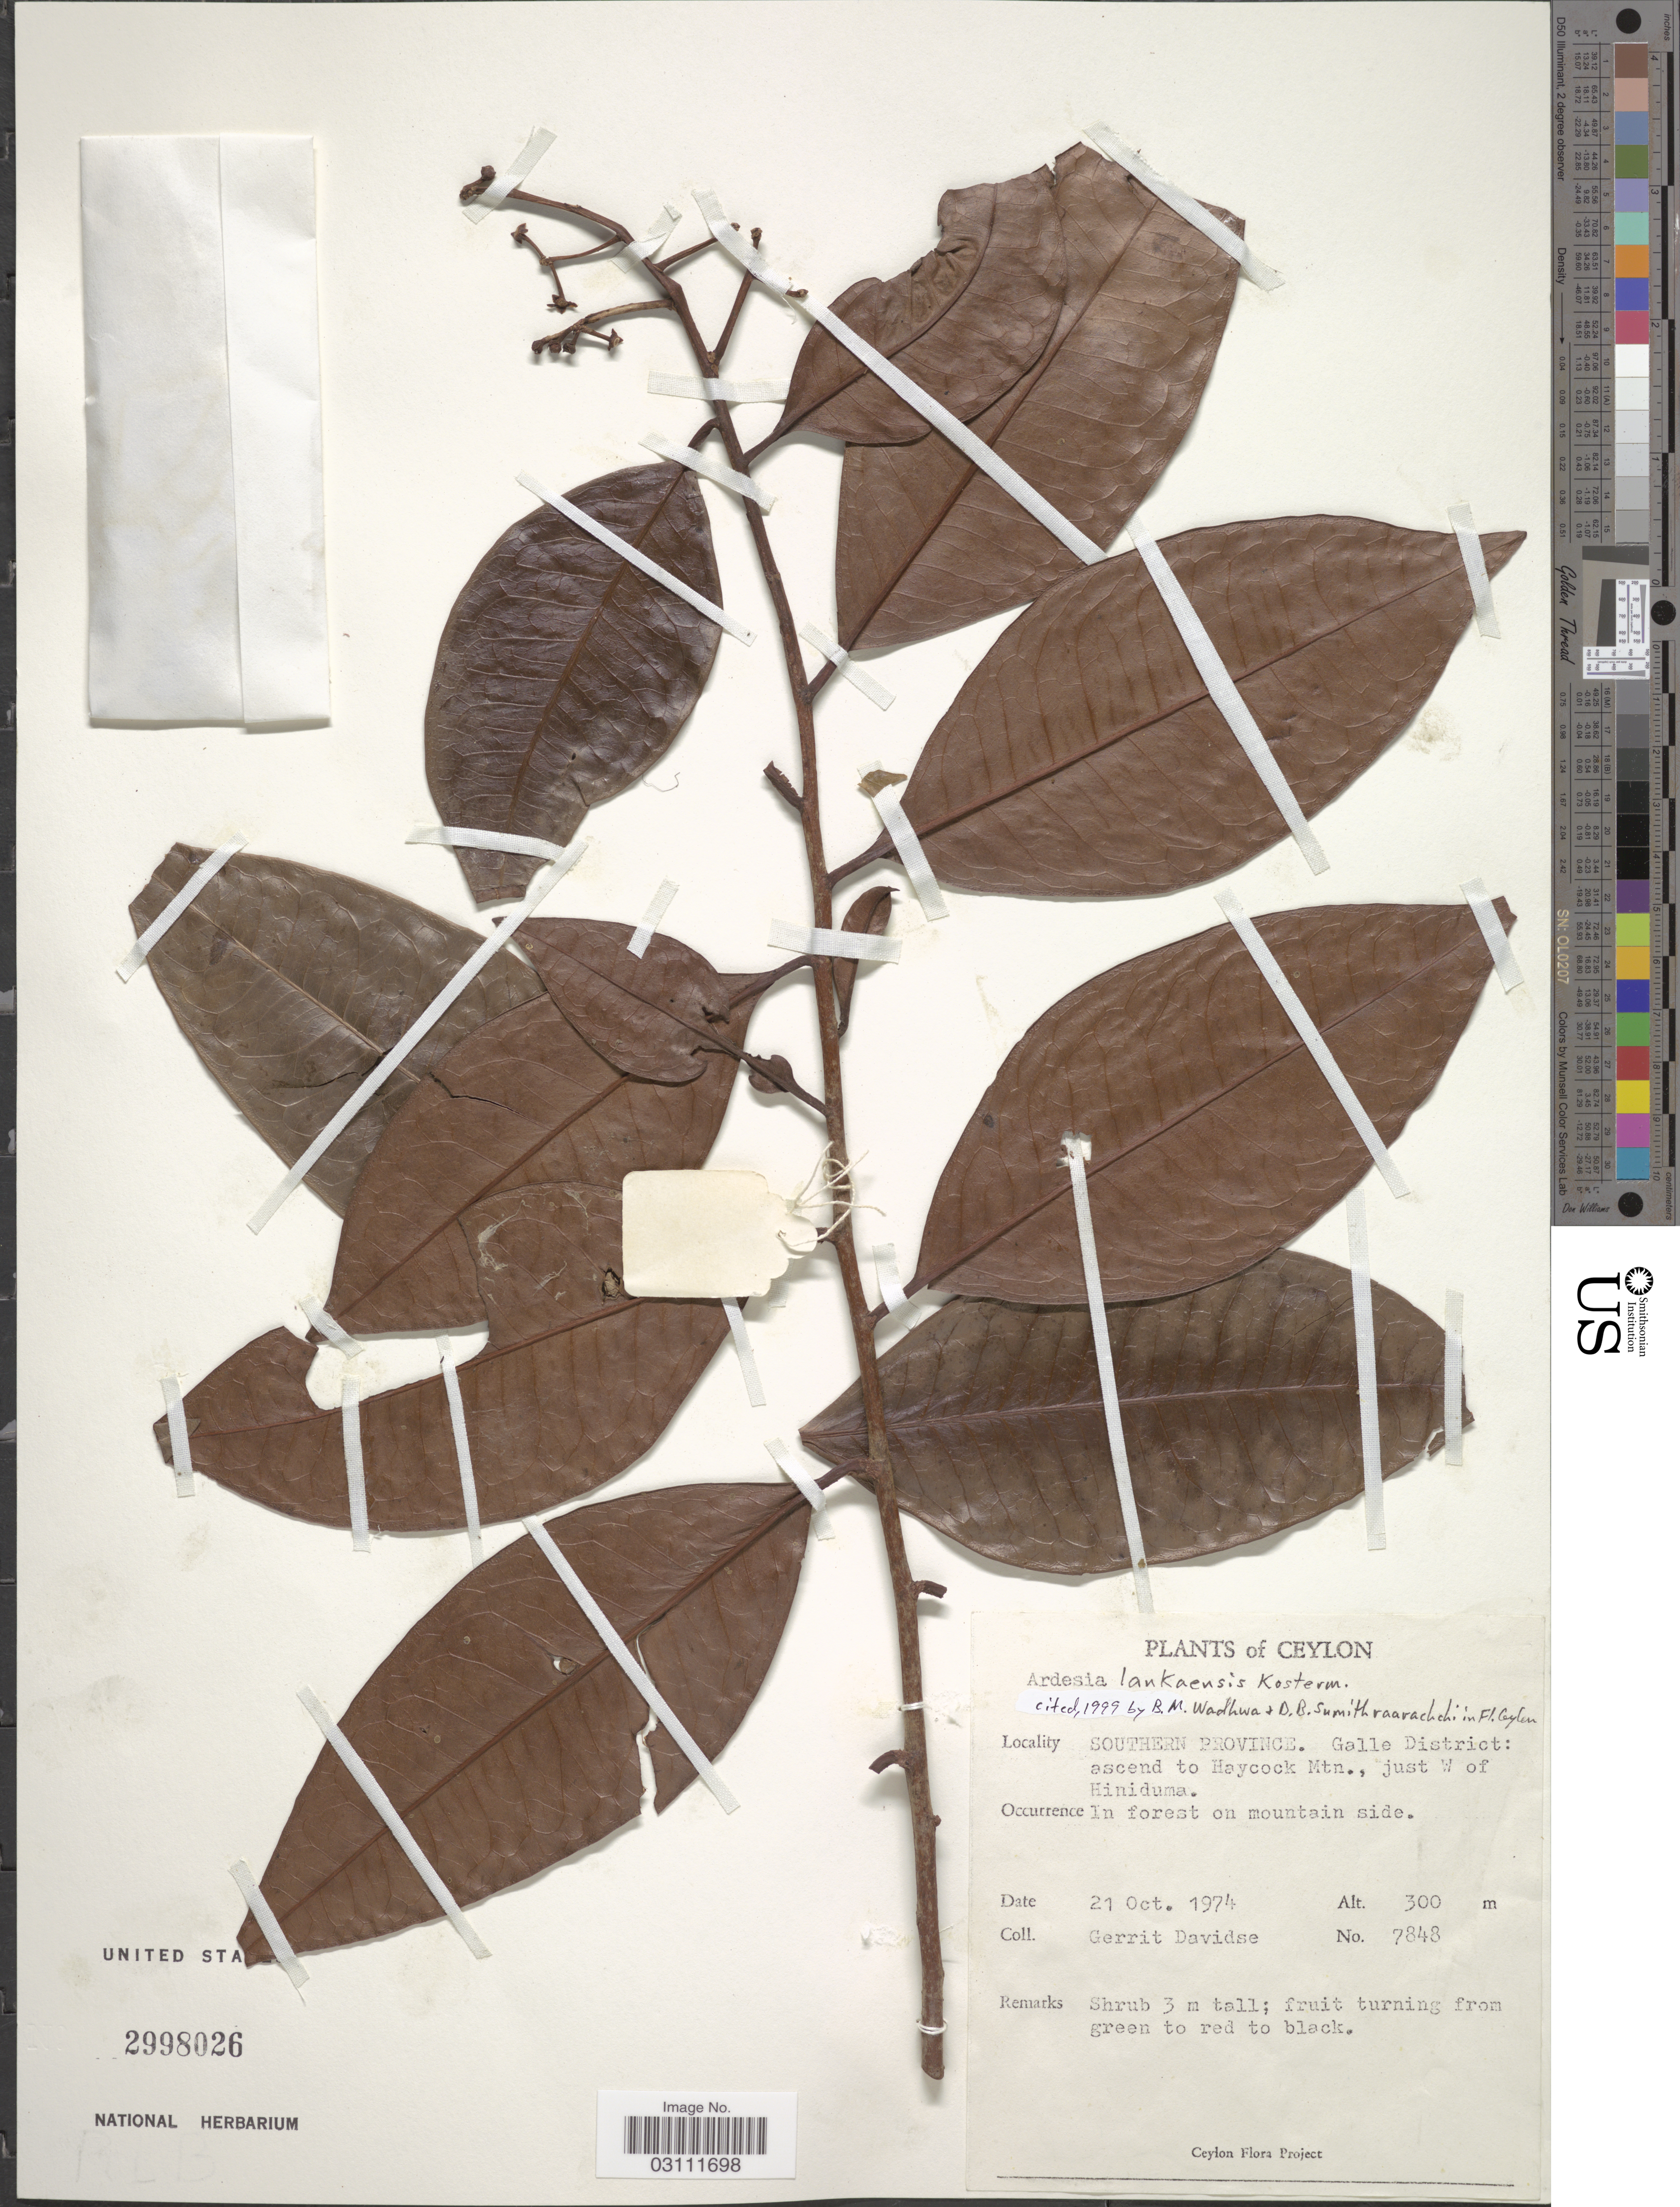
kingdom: Plantae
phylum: Tracheophyta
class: Magnoliopsida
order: Ericales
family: Primulaceae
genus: Ardisia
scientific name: Ardisia lankaensis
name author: Kosterm.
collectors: G. Davidse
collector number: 7848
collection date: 1974-10-21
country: Sri Lanka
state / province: Southern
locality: Ceylon, Southern Province: Galle District: ascend to Haycock Mtn., just W of Hiniduma.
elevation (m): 300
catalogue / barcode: US 2998026